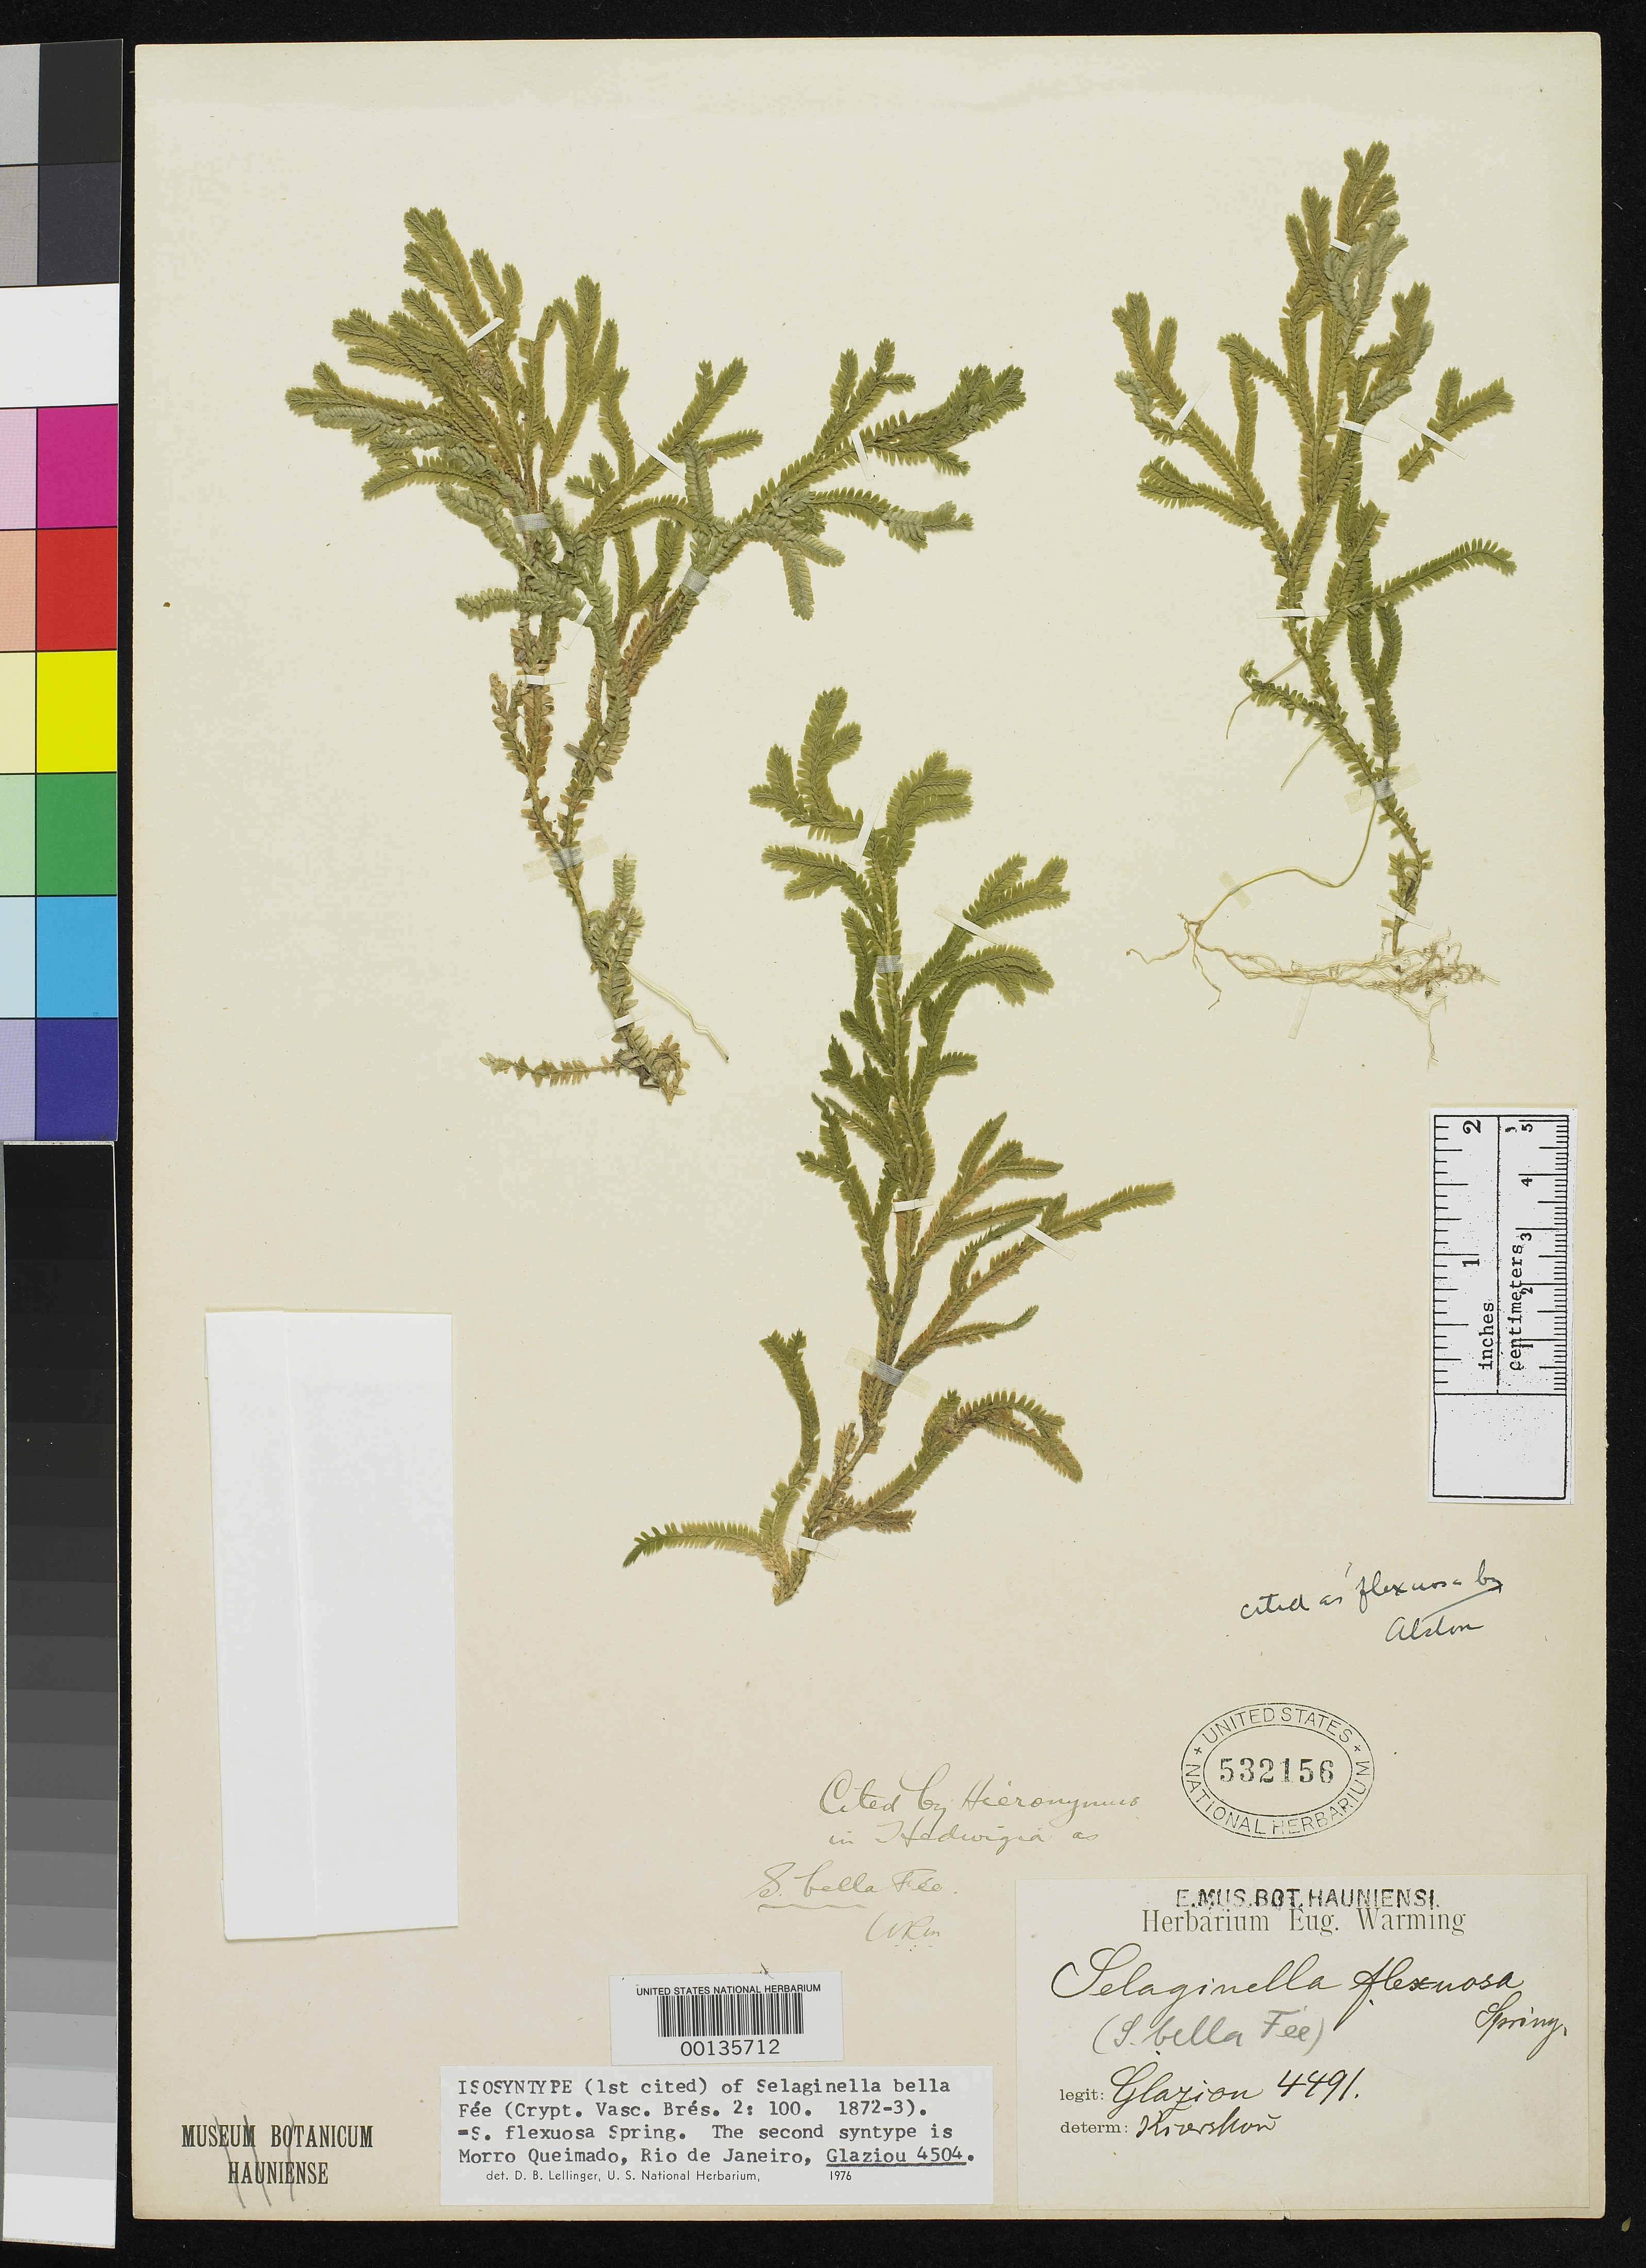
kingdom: Plantae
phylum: Tracheophyta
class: Lycopodiopsida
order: Selaginellales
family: Selaginellaceae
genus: Selaginella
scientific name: Selaginella bella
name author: Fée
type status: Isosyntype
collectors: A. F. M. Glaziou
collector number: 4491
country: Brazil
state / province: Rio de Janeiro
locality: Petropolis.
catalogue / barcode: US 532156